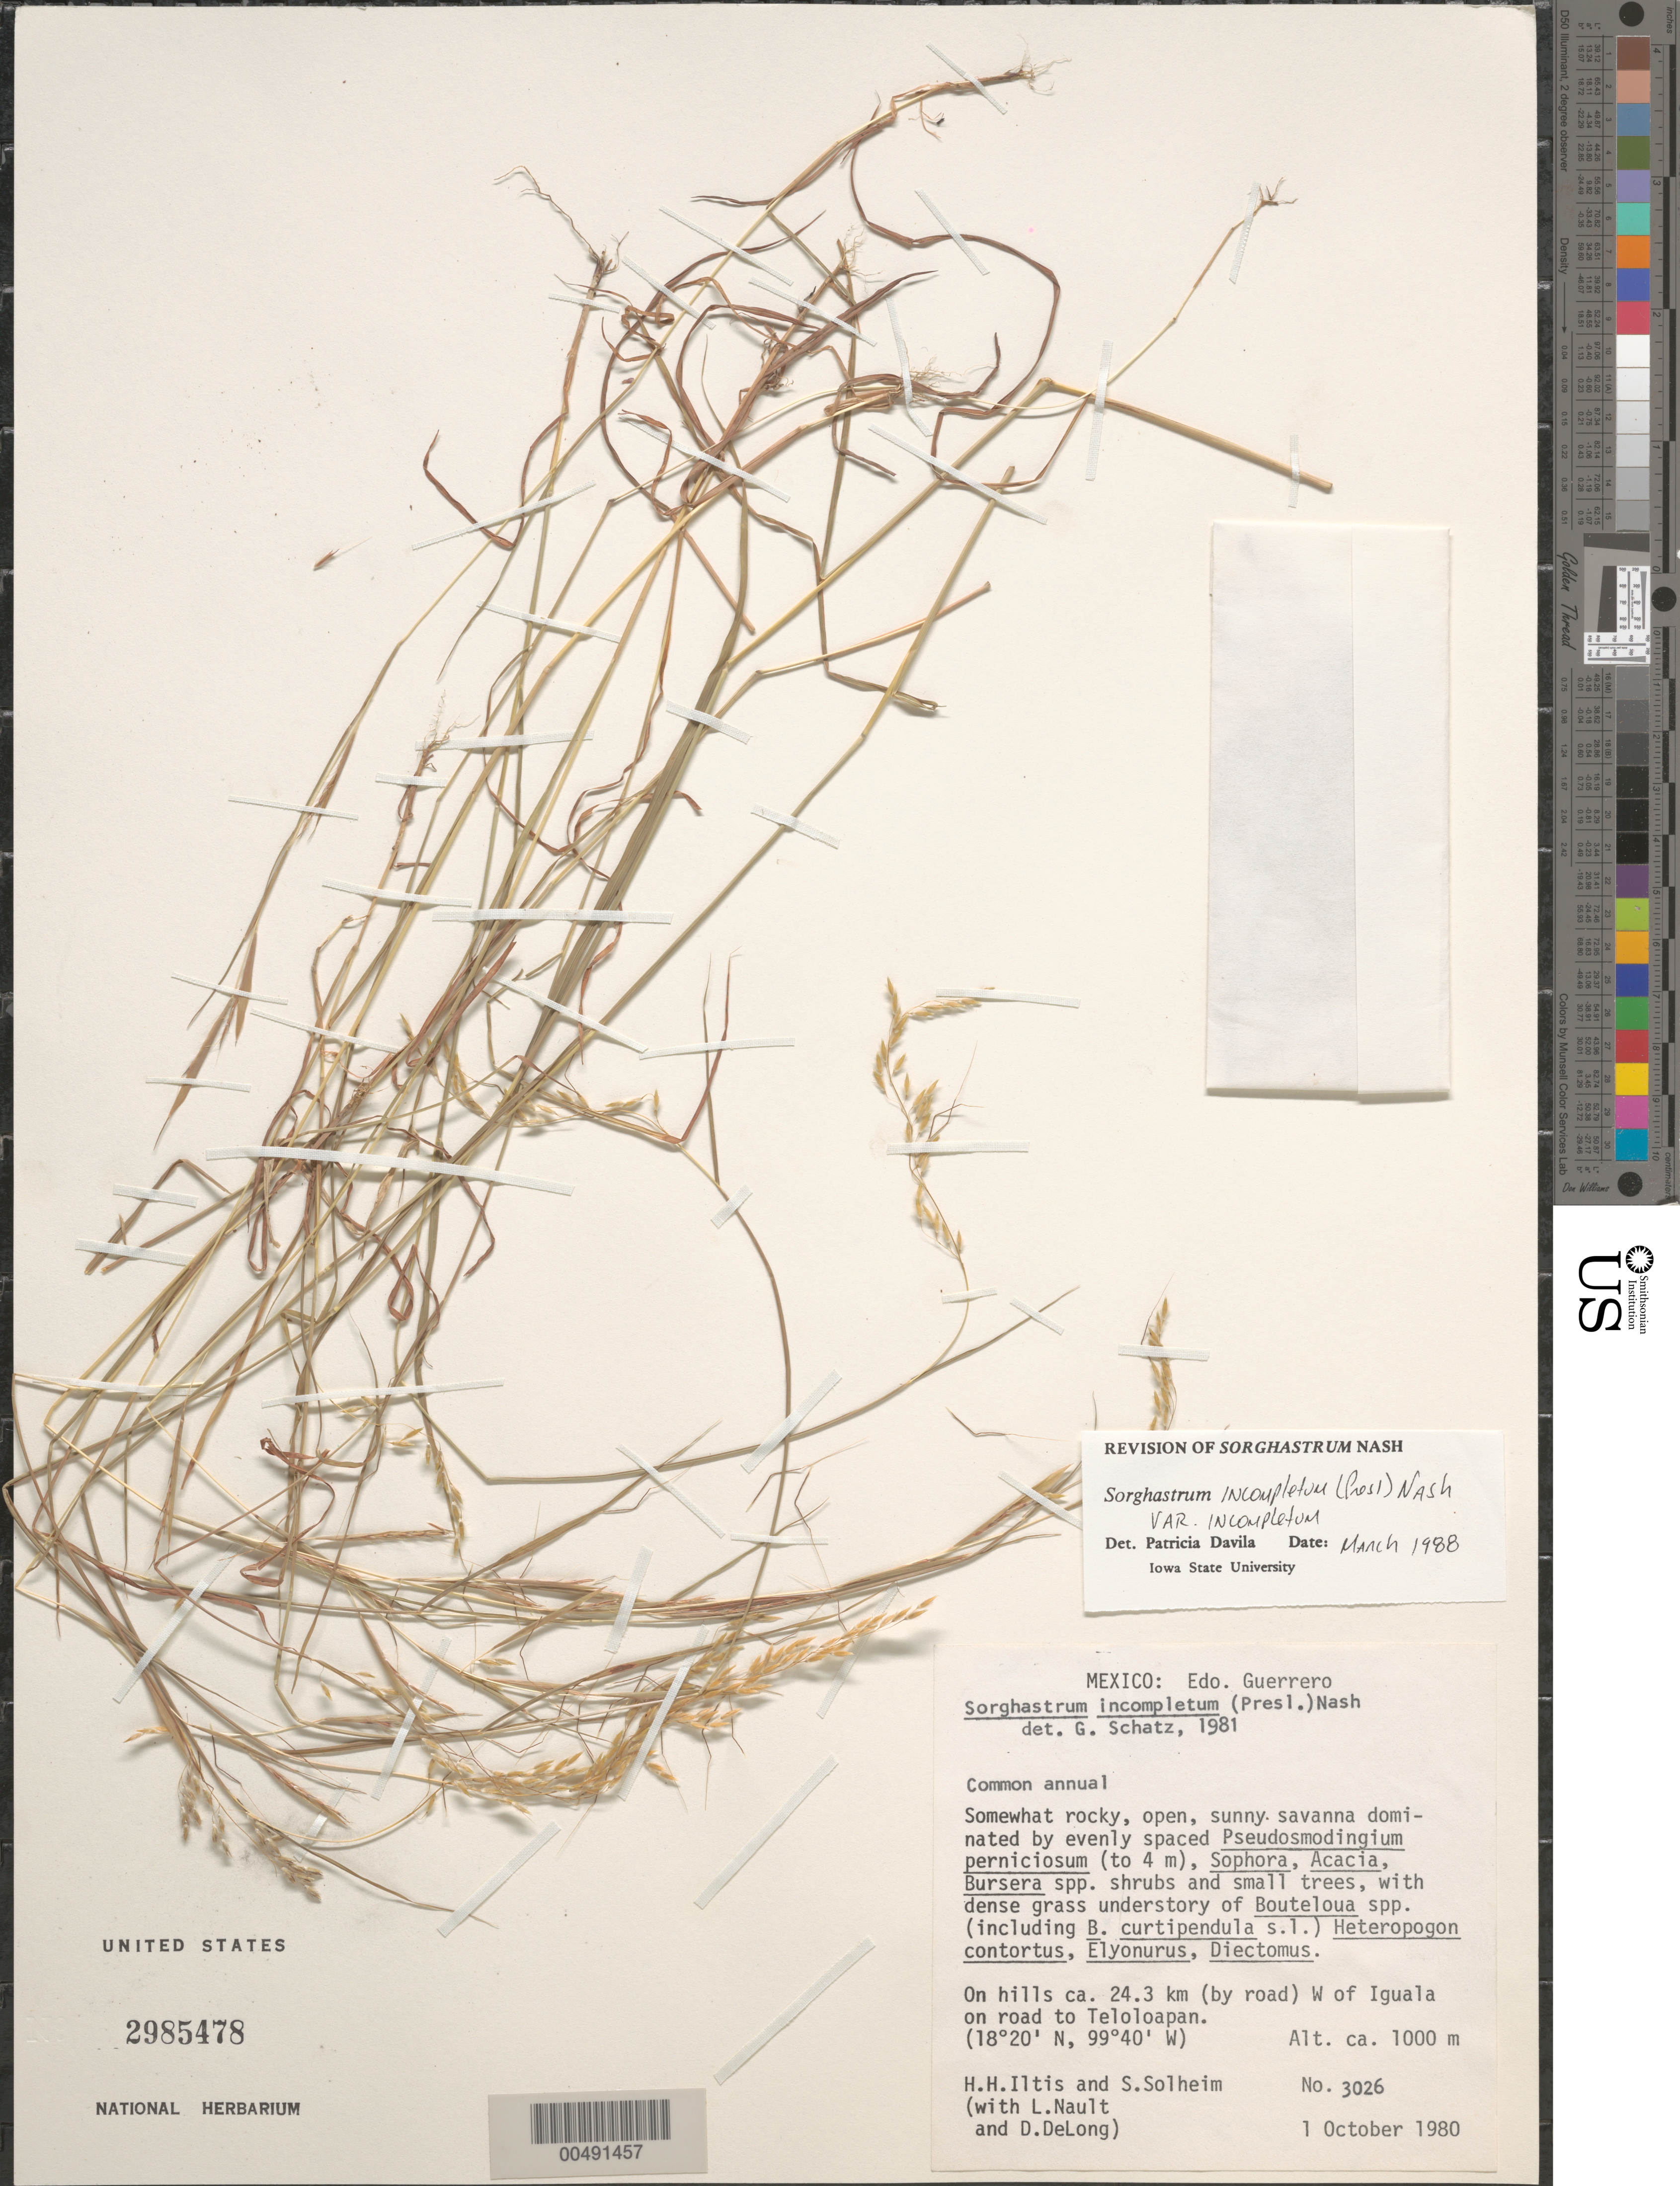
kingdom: Plantae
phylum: Tracheophyta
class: Liliopsida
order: Poales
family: Poaceae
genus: Sorghastrum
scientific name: Sorghastrum incompletum var. incompletum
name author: (J. Presl) Nash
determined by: Dávila, P. D.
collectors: H. H. Iltis, S. Solheim, L. Nault & D. DeLong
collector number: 3026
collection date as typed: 1 Oct 1980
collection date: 1980-10-01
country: Mexico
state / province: Guerrero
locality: Ca 24.3 km (by rd) W of Iguala on rd to Teloloapan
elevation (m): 1000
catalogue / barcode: US 2985478